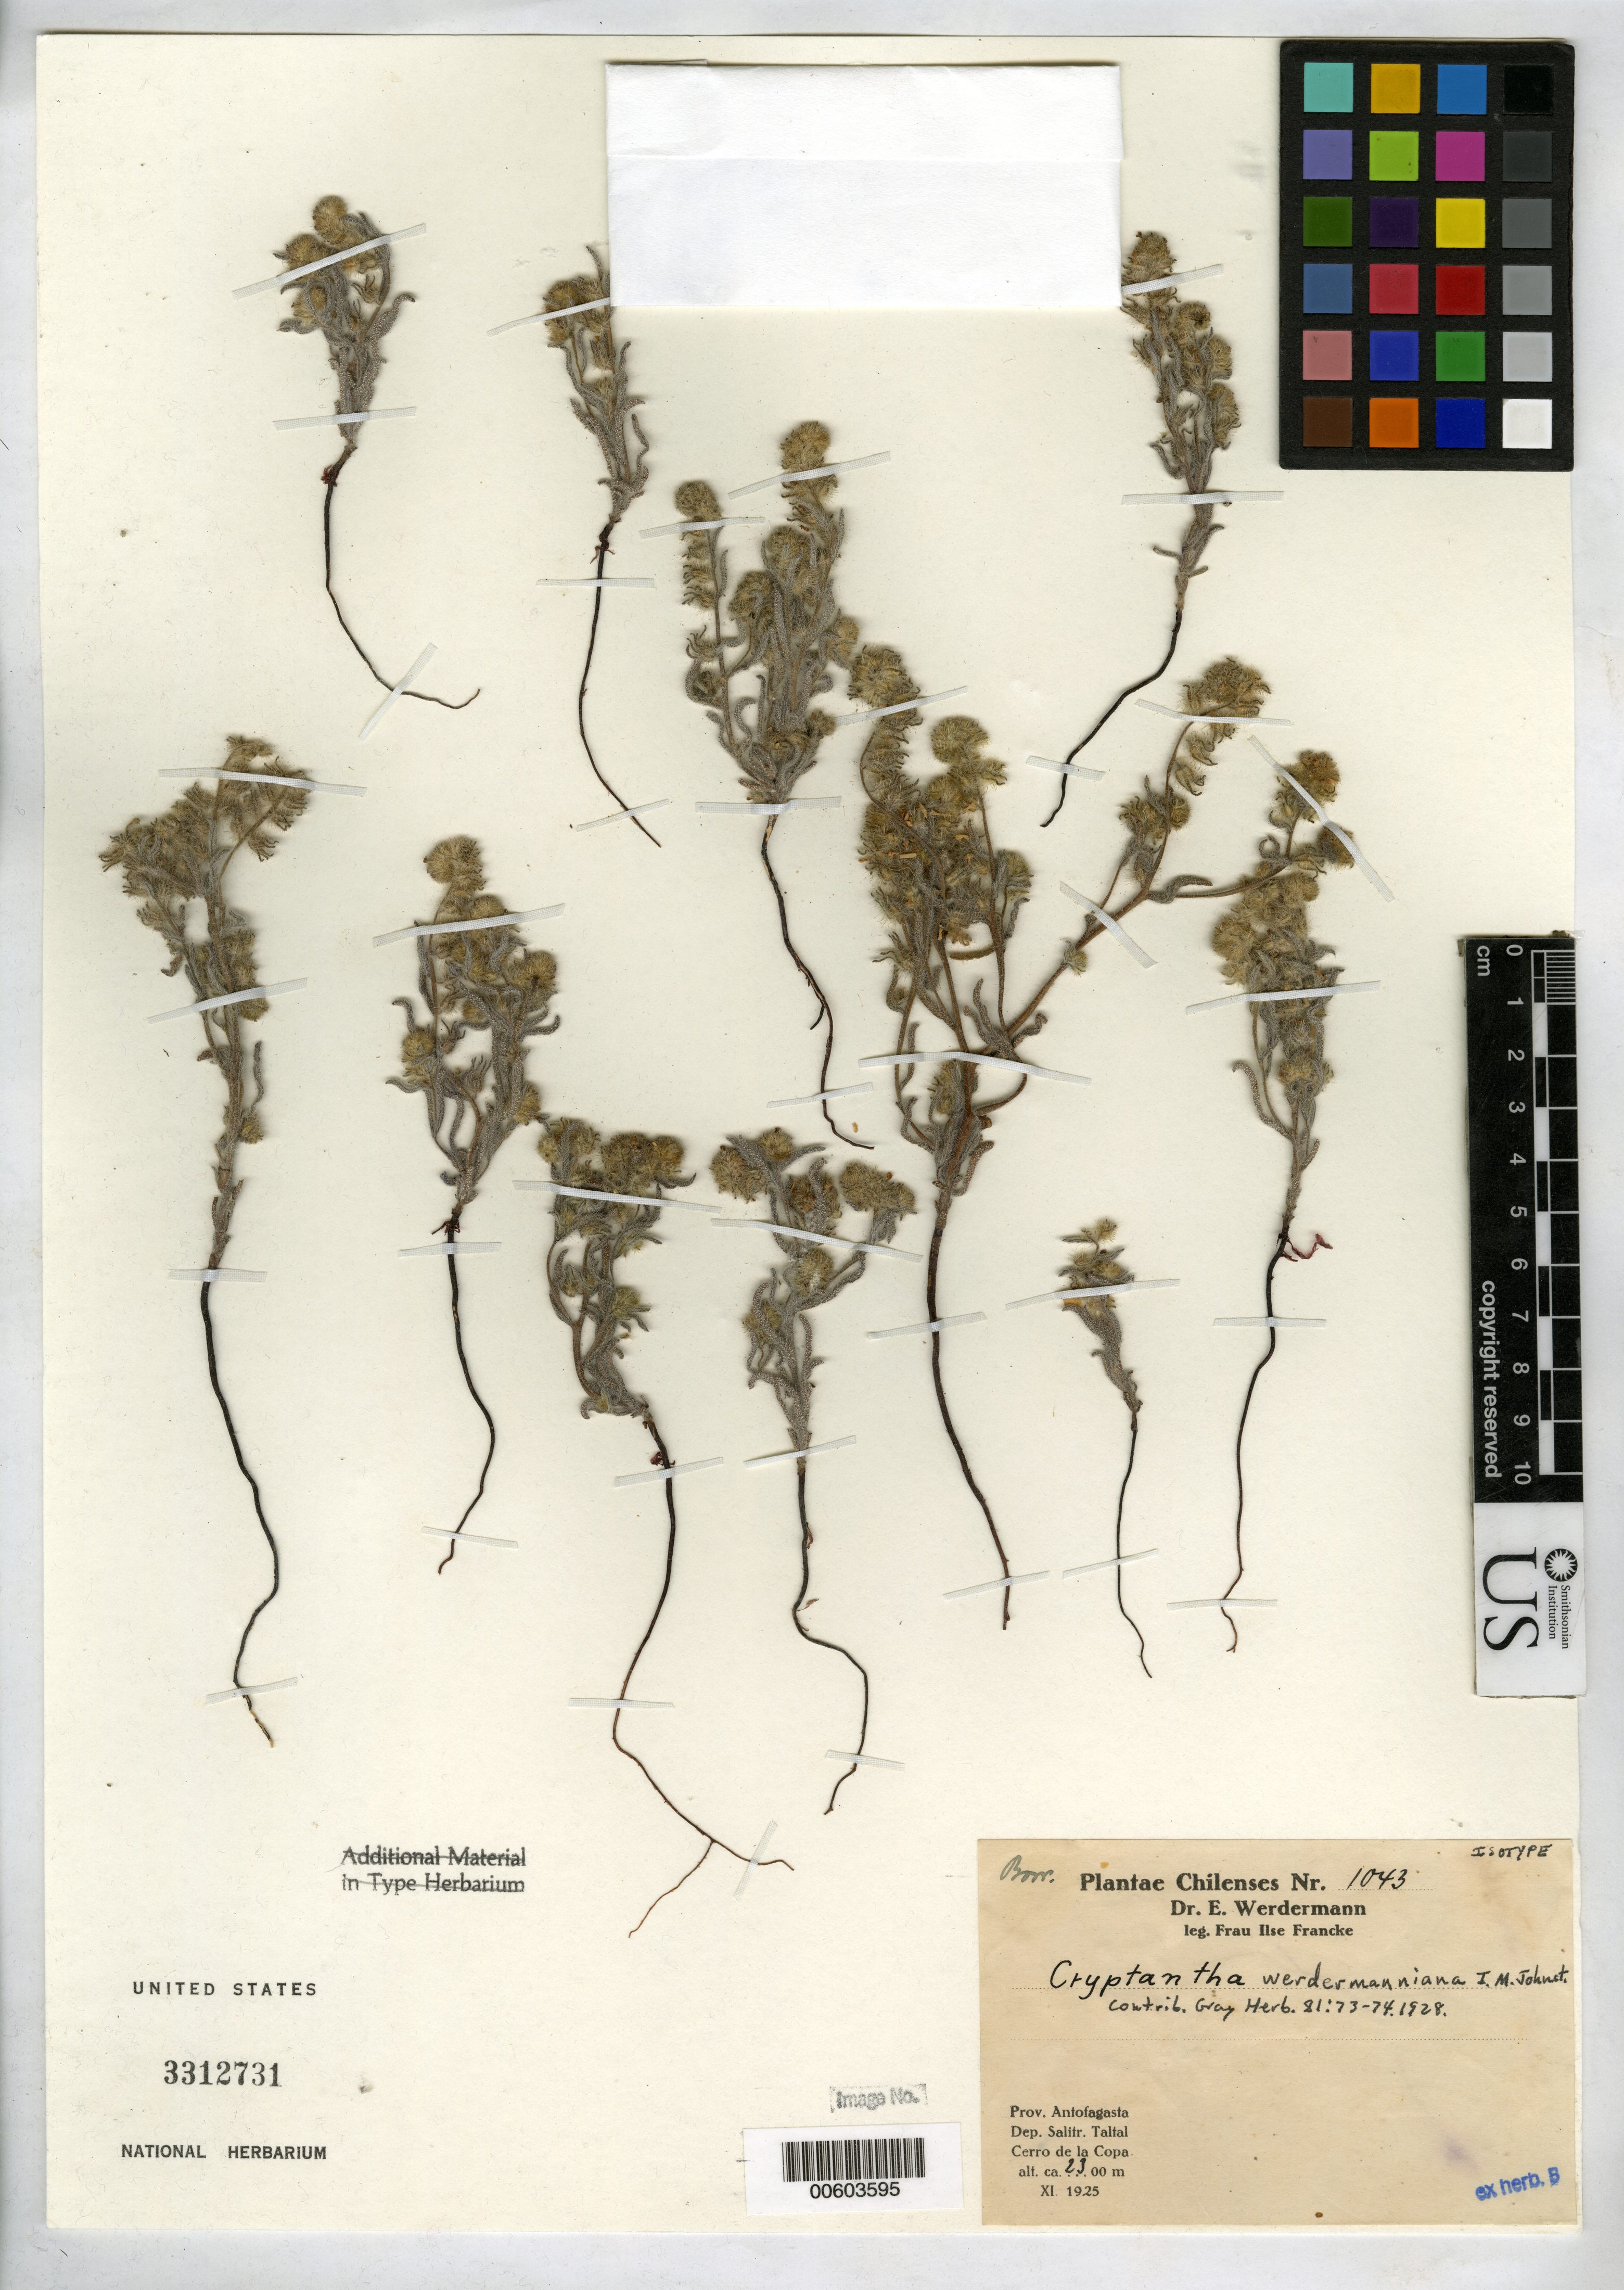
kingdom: Plantae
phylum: Tracheophyta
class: Magnoliopsida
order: Boraginales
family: Boraginaceae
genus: Cryptantha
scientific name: Cryptantha werdermanniana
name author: I.M. Johnst.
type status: Isotype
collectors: E. Werdermann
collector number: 1043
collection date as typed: Nov 1925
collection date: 1925-11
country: Chile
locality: Antofagasta. Taltal. Cerro de La Copa.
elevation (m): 2300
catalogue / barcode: US 3312731